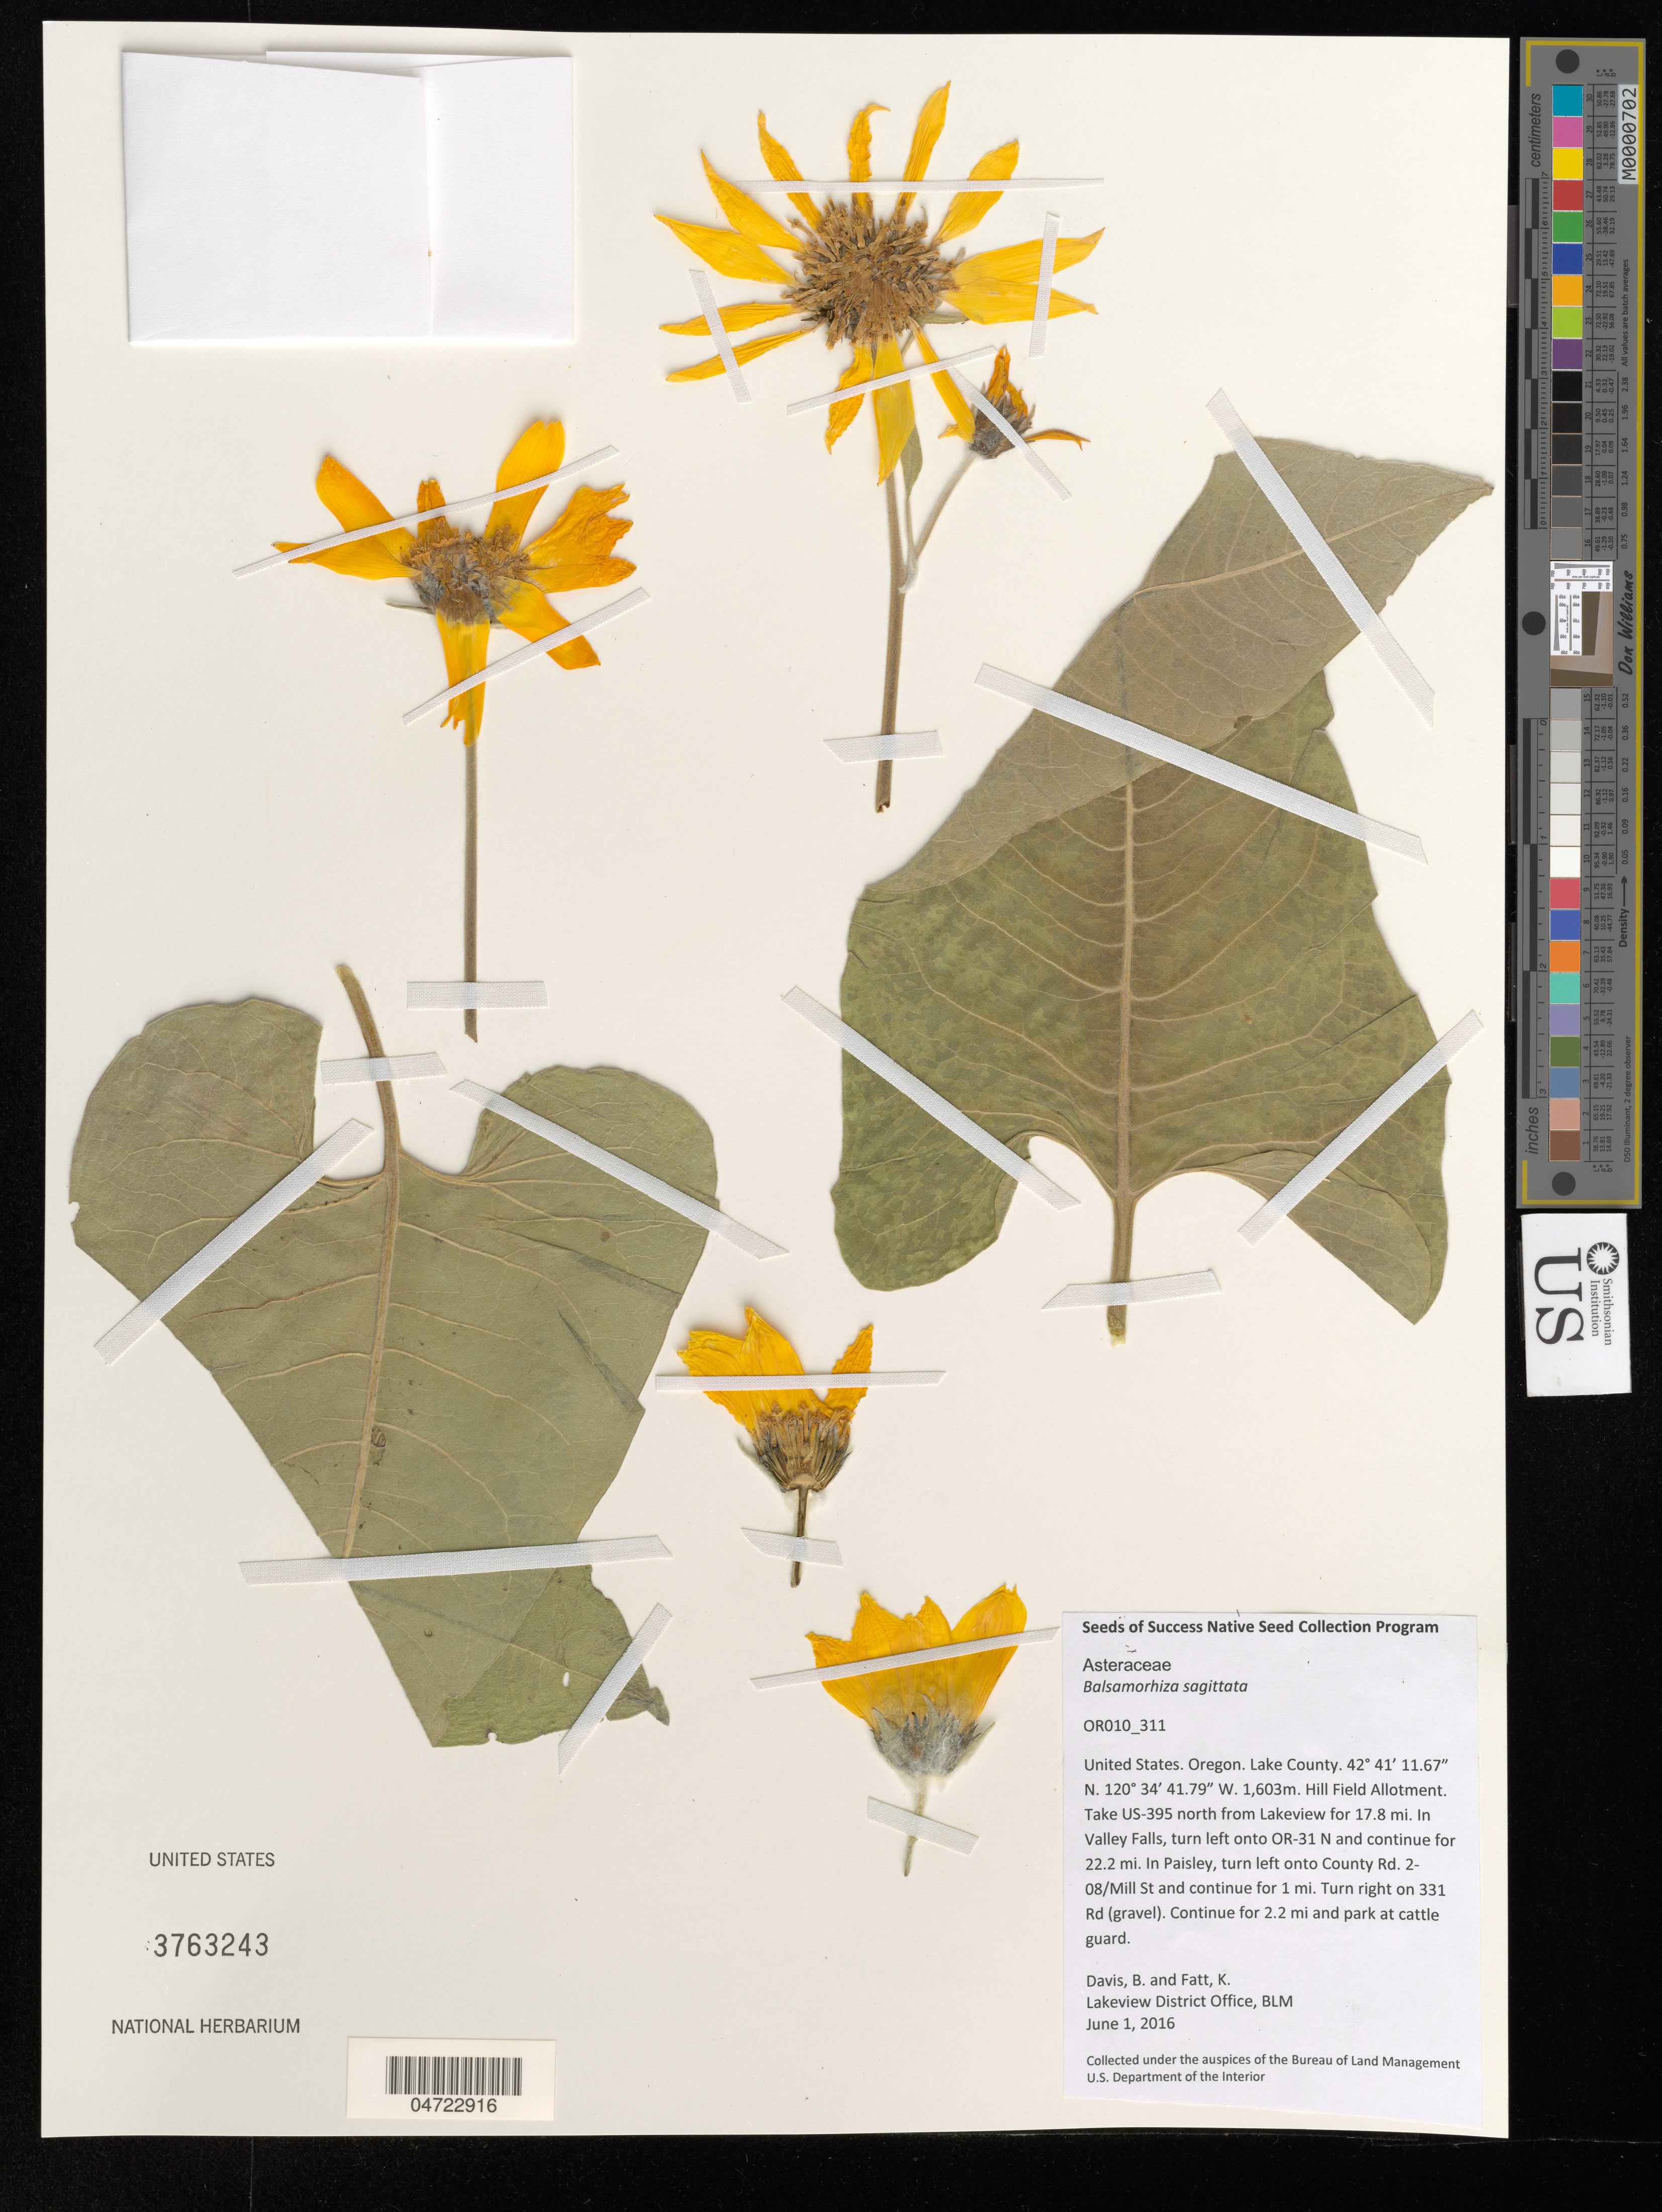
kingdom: Plantae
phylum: Tracheophyta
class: Magnoliopsida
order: Asterales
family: Asteraceae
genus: Balsamorhiza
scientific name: Balsamorhiza sagittata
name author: (Pursh) Nutt.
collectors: B. Davis & K. Fatt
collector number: OR010_311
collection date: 2016-06-01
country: United States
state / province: Oregon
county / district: Lake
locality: Lake County. Hill Field Allotment. Take US-395 north from Lakeview for 17.8 mi. In Valley Falls, turn left onto OR-31 N and continue for 22.2 mi. In Paisley, turn left onto County Rd. 2-08/Mill St and continue for 1 mi. Turn right on 331 Rd (gravel). Continue for 2.2 mi and park at cattle guard.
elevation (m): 1603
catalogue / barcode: US 3763243